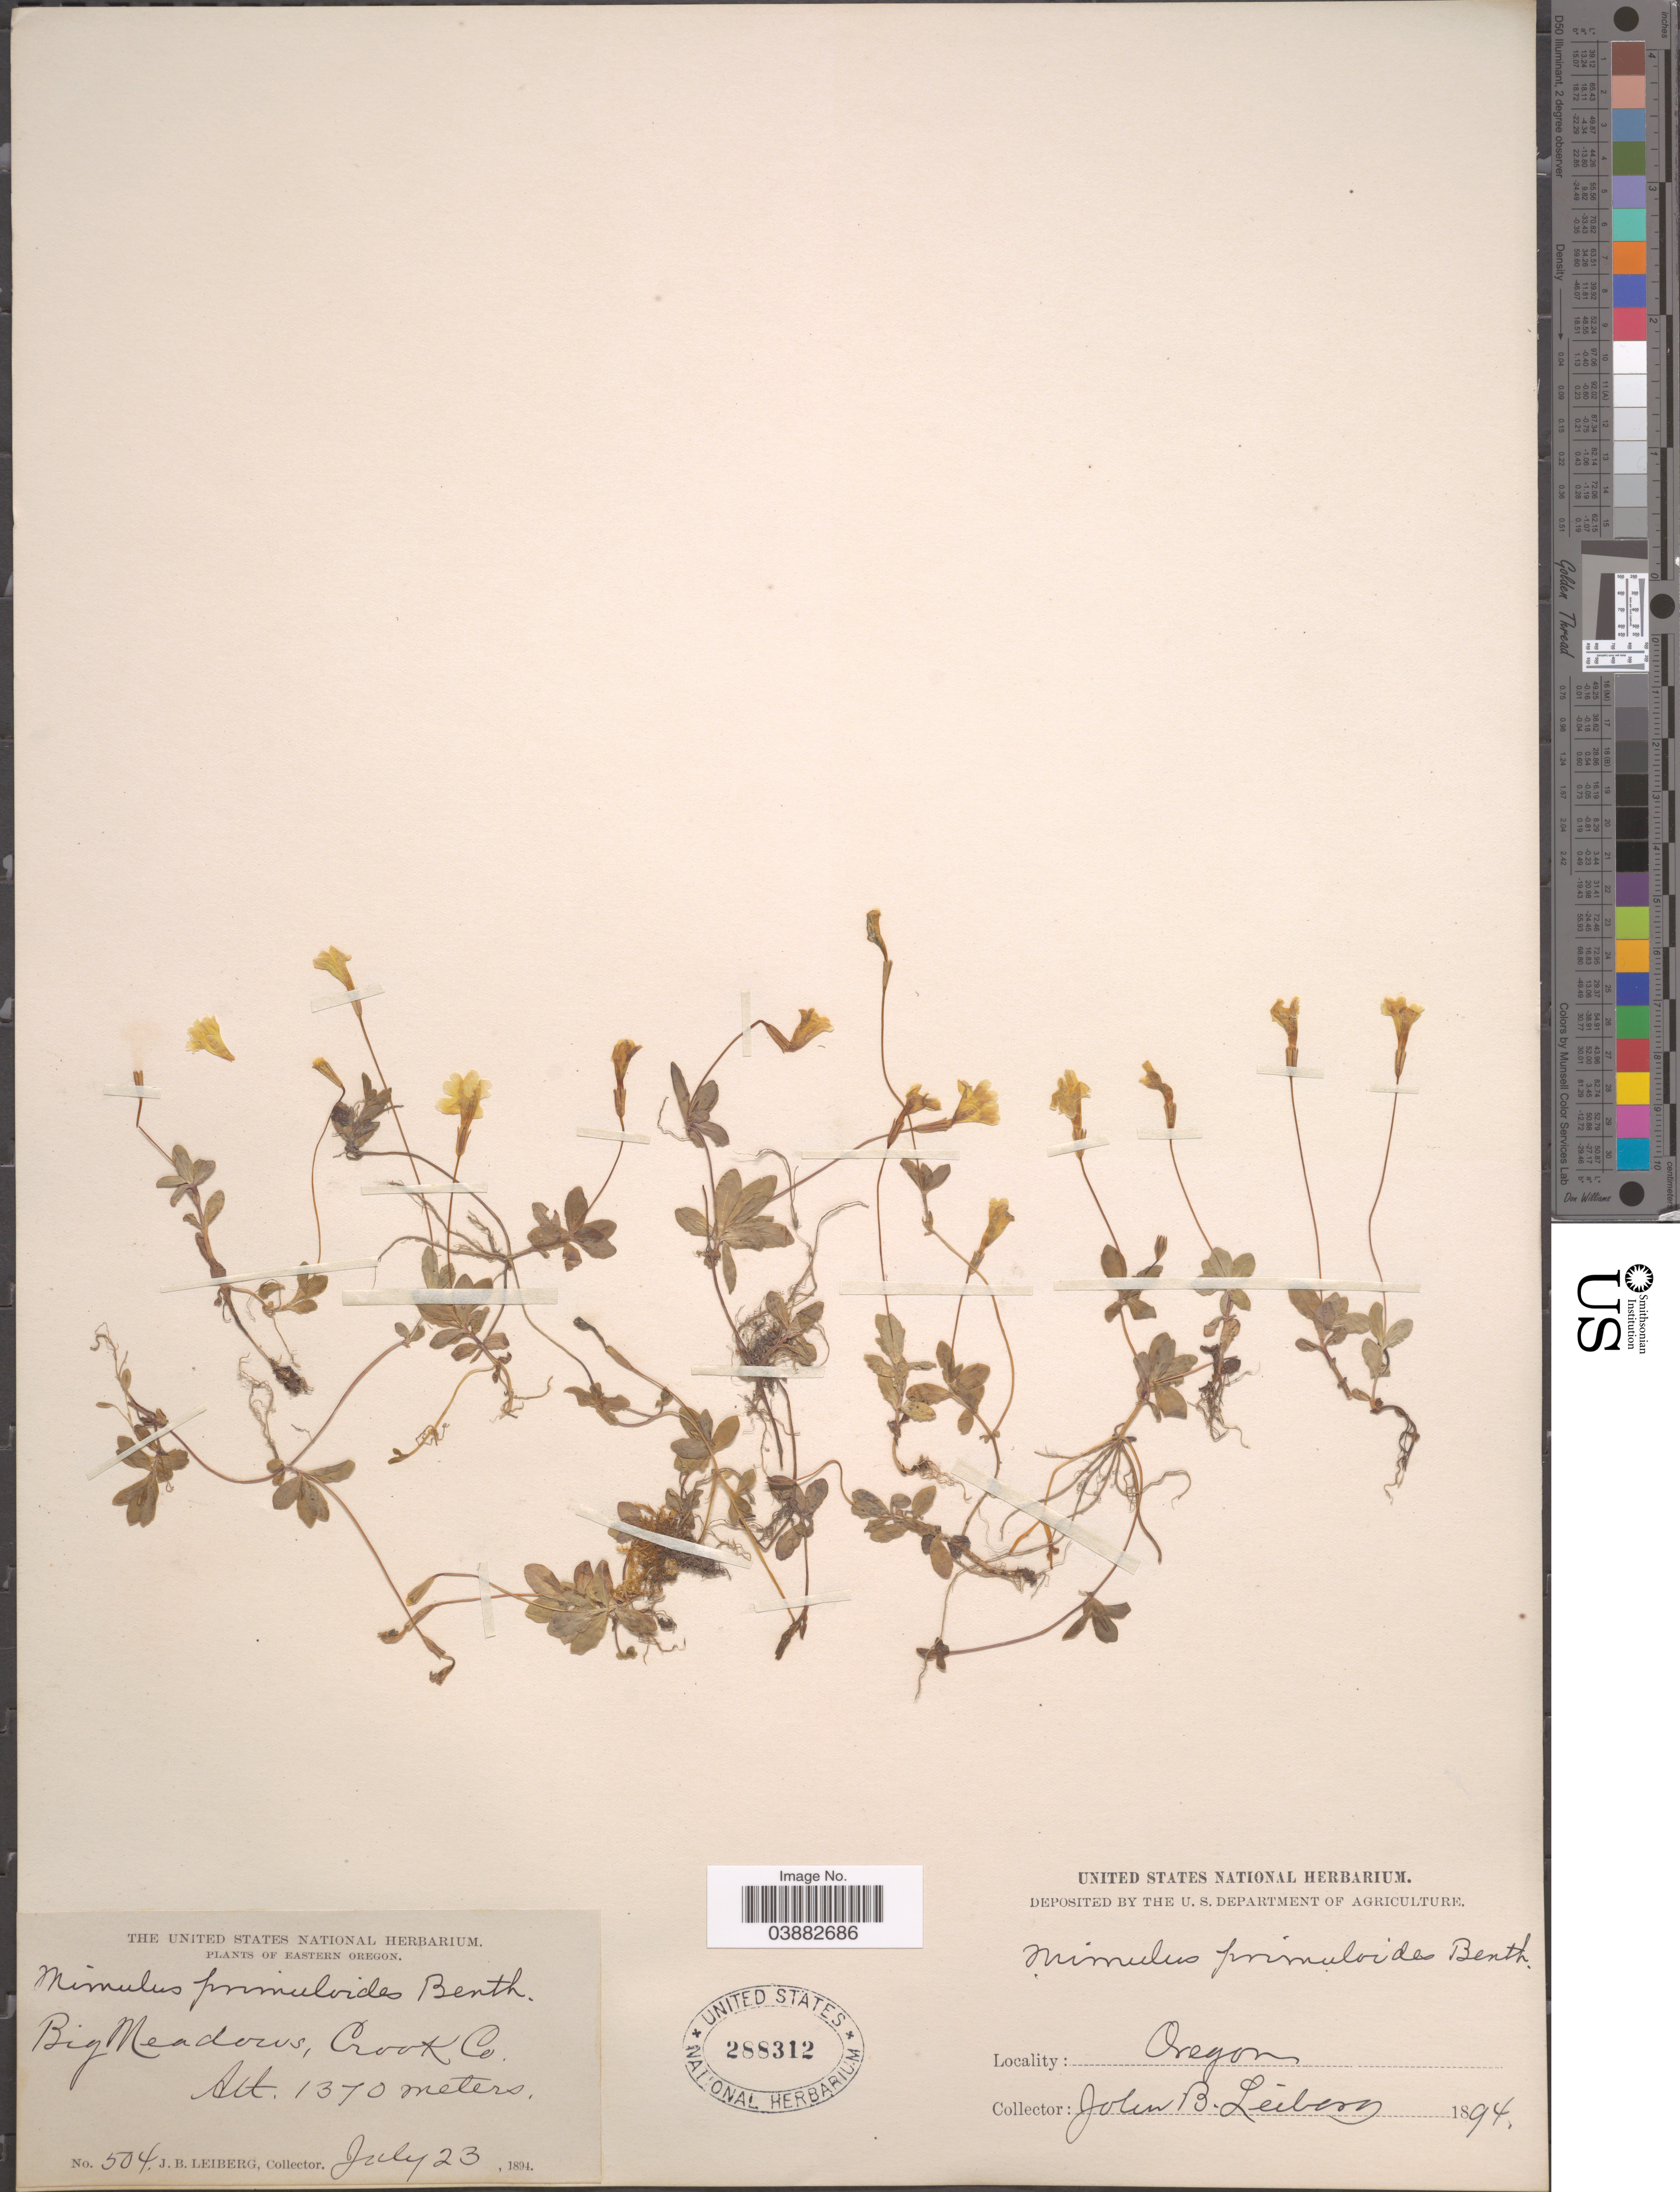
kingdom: Plantae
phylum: Tracheophyta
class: Magnoliopsida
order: Lamiales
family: Phrymaceae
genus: Mimulus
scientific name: Mimulus primuloides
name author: Benth.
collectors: J. B. Leiberg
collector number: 504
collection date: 1894-07-23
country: United States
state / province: Oregon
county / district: Crook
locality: Eastern Oregon. Big Meadows, Crook Co.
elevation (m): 1370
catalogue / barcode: US 288312